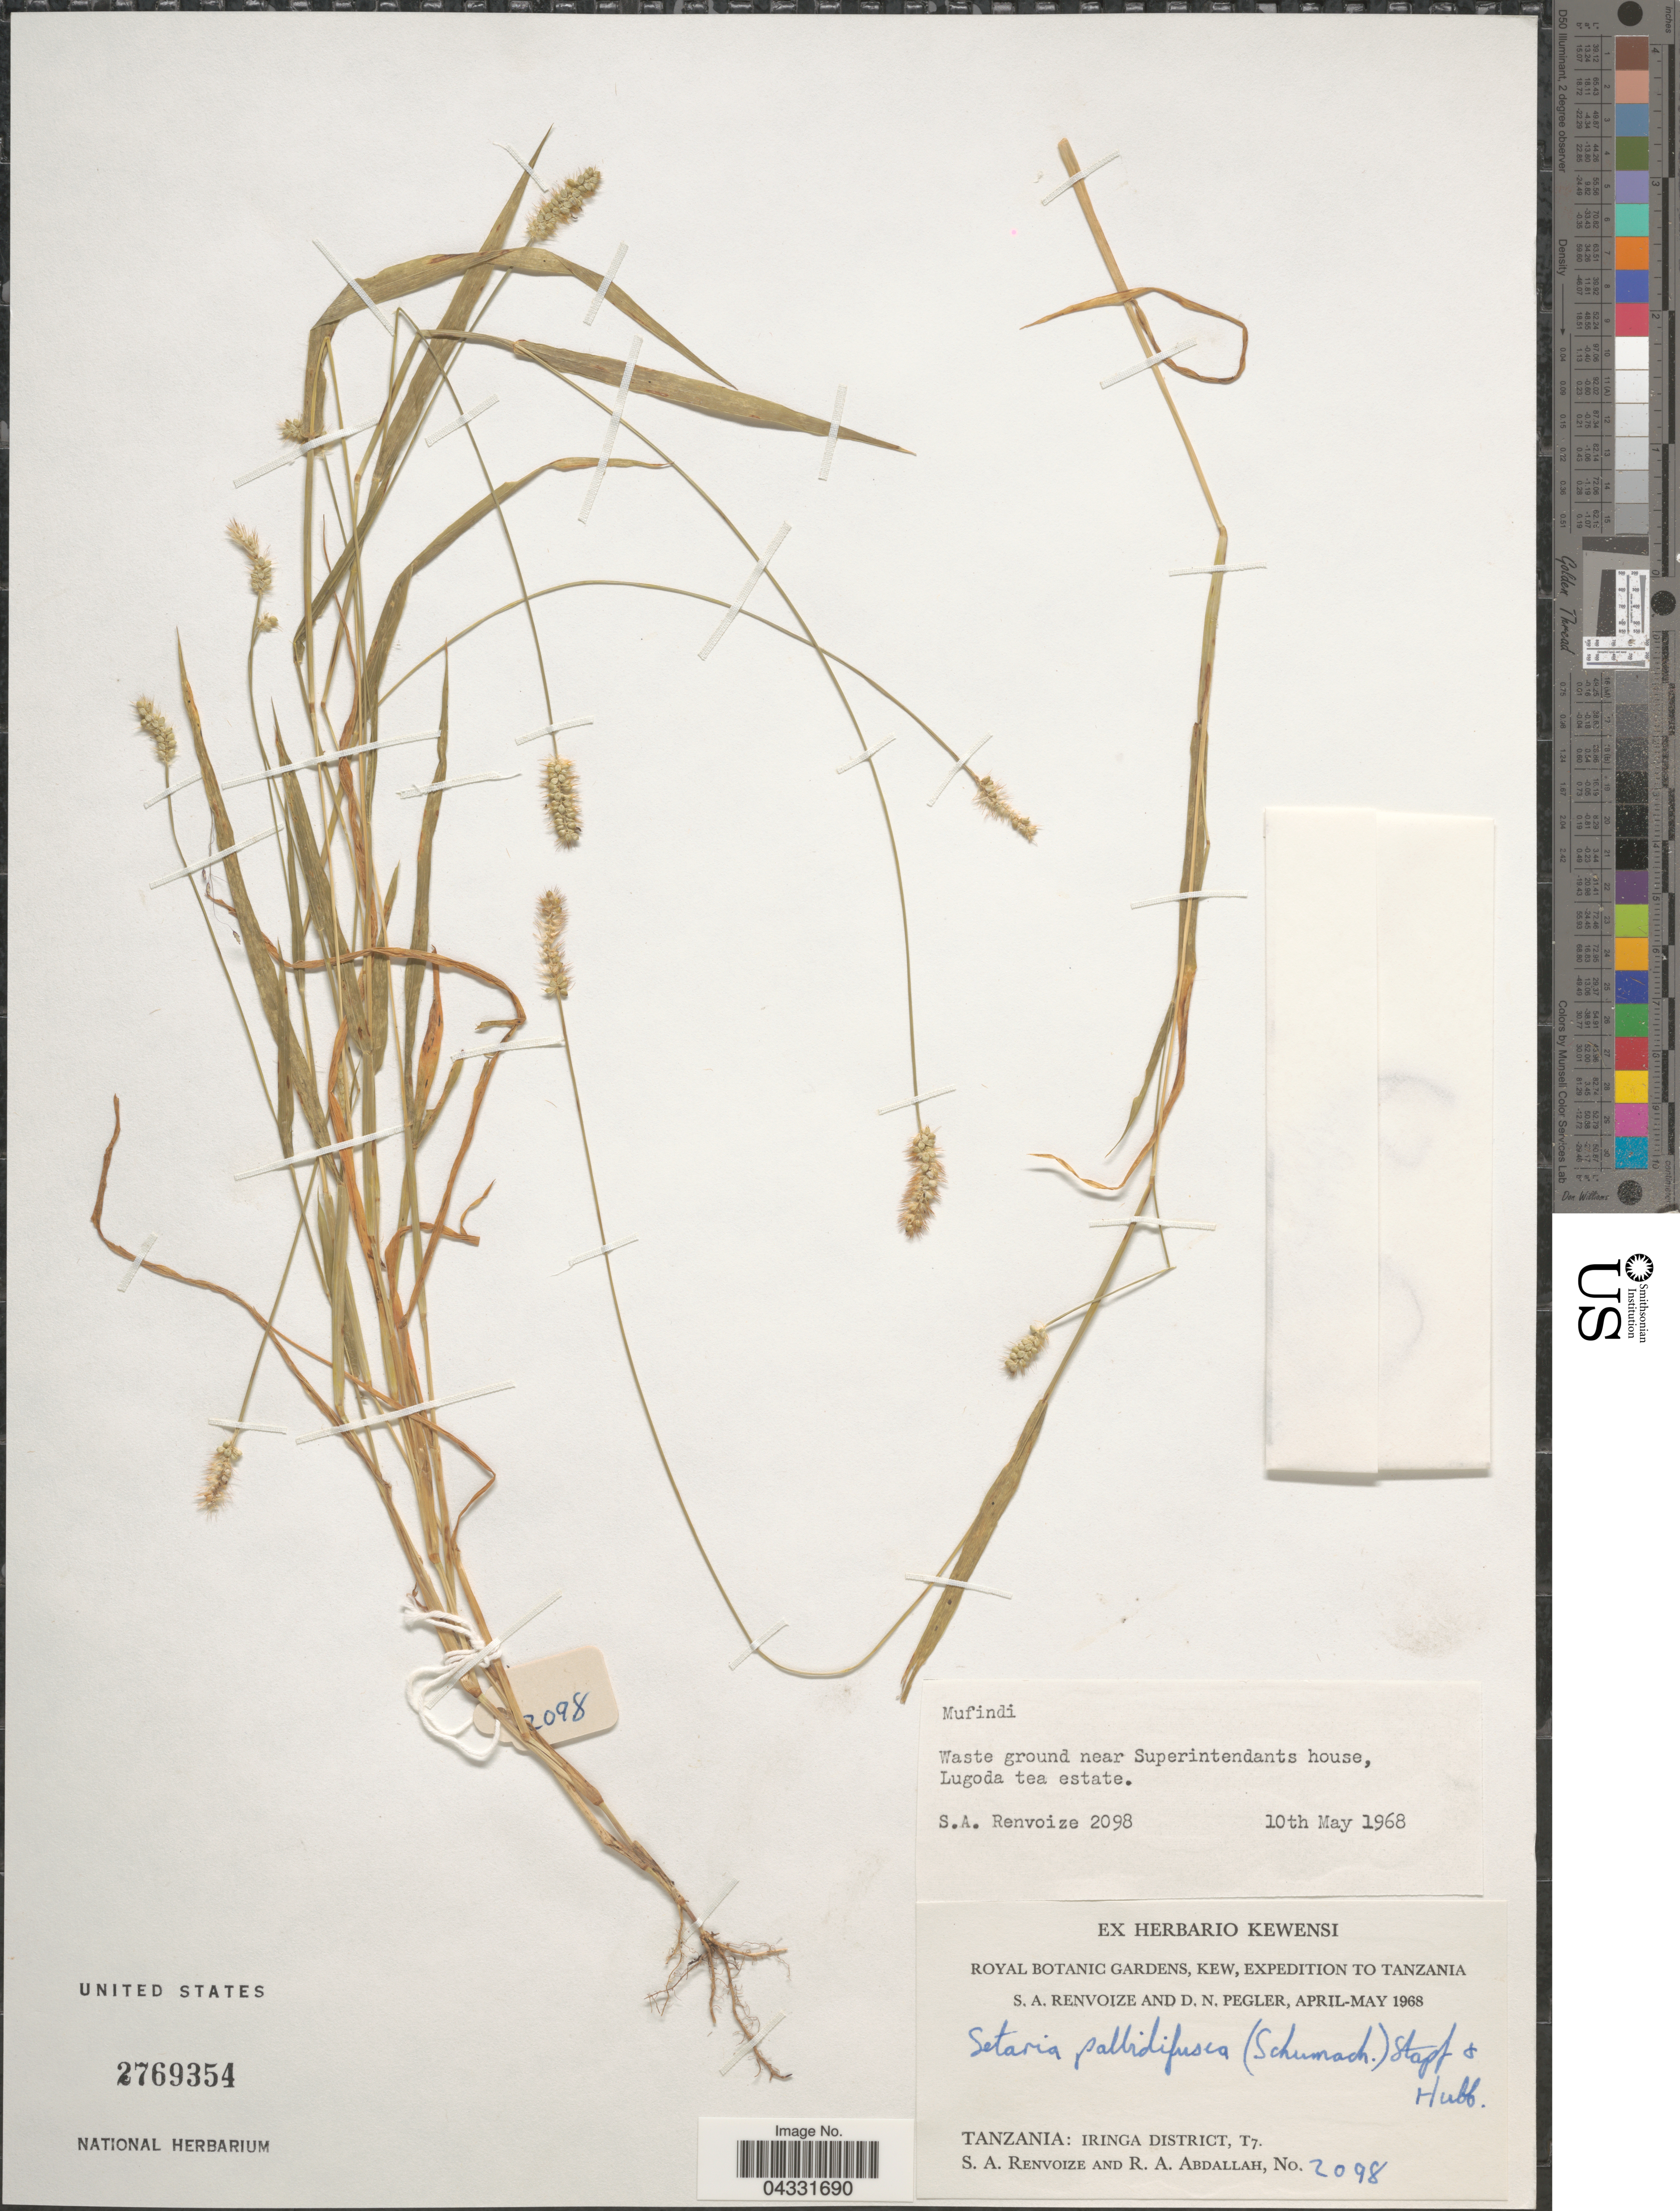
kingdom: Plantae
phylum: Tracheophyta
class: Liliopsida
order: Poales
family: Poaceae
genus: Setaria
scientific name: Setaria pallide-fusca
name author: (Schumach.) Stapf & C.E. Hubb.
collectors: S. A. Renvoize & R. Abdallah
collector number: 2098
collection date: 1968-05-10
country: Tanzania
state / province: Iringa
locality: Mufindi. Waste ground near Superintendants house, Lugoda tea estate. Royal Botanic Gardens, Kew, Expedition to Tanzania. Iringa District, T7.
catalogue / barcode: US 2769354